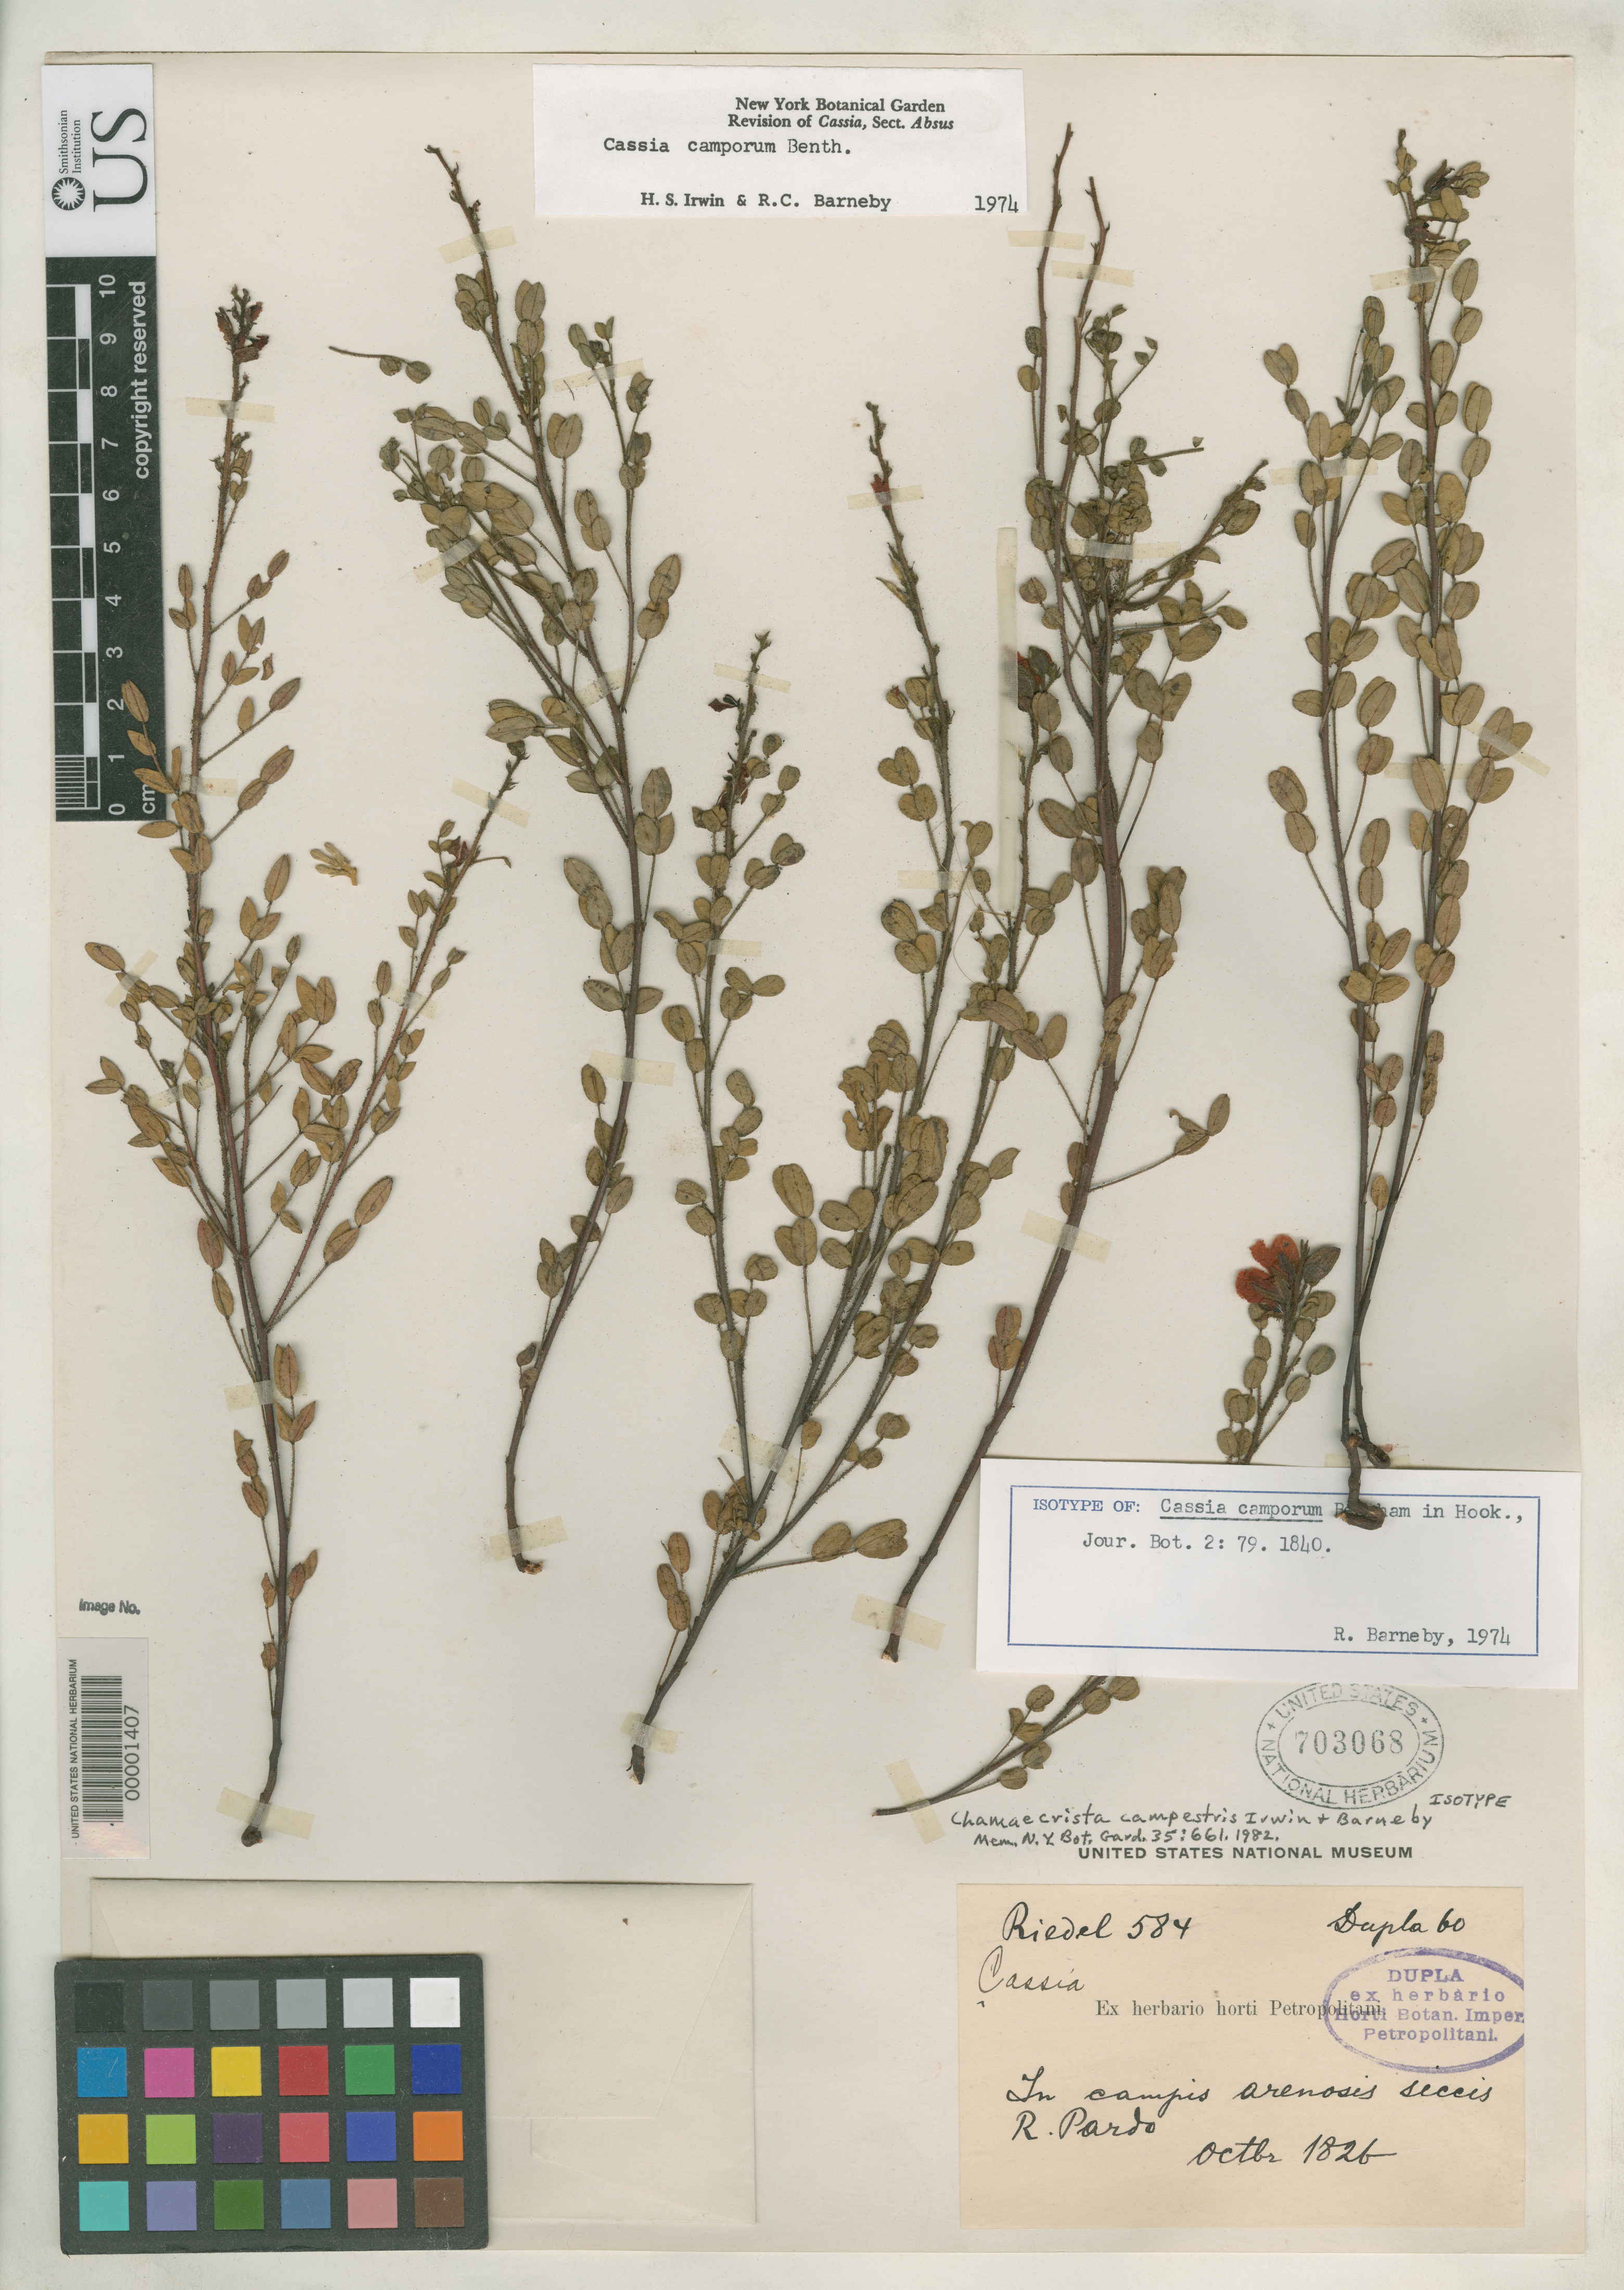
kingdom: Plantae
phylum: Tracheophyta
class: Magnoliopsida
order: Fabales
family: Fabaceae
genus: Chamaecrista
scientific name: Chamaecrista campestris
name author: H.S. Irwin & Barneby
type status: Isotype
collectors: L. Riedel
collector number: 584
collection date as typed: Oct 1826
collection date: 1826-10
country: Brazil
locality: In campsis arenosis siccis R. Pardo.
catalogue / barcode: US 703068